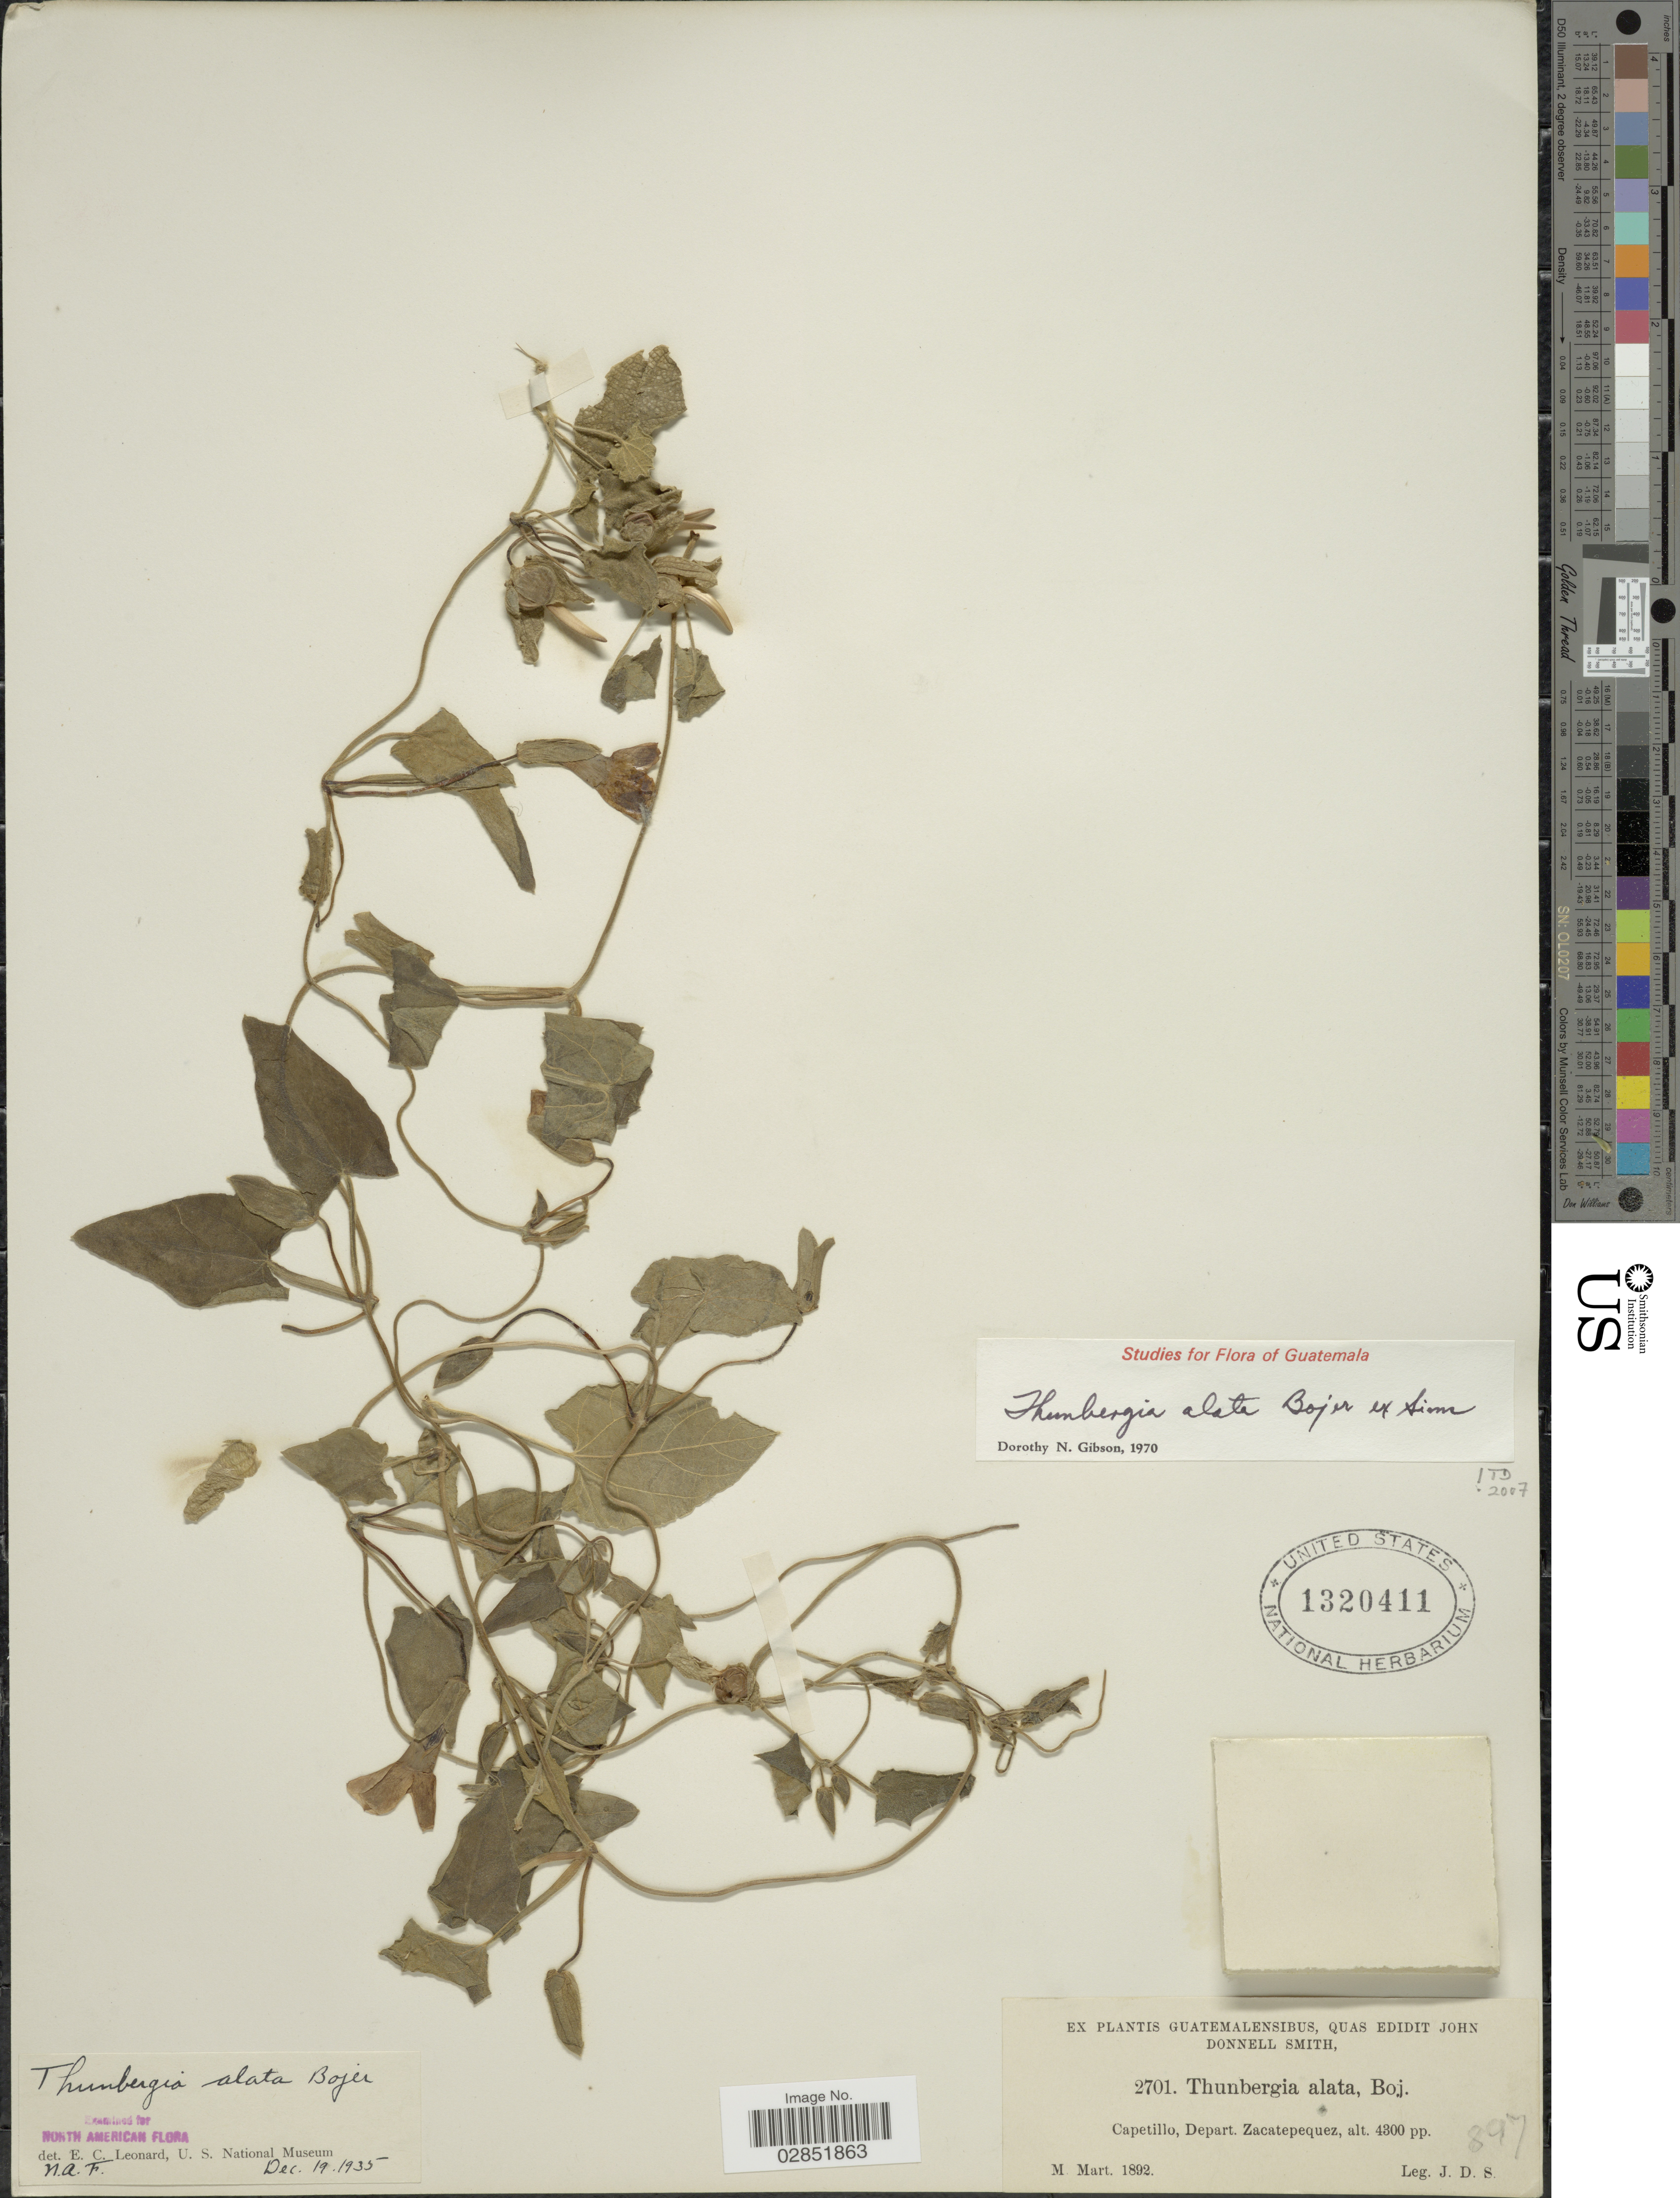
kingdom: Plantae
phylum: Tracheophyta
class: Magnoliopsida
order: Lamiales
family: Acanthaceae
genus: Thunbergia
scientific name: Thunbergia alata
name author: Bojer ex Sims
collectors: J. Donnell Smith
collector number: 2701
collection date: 1892-03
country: Guatemala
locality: Capetillo, Depart. Zacatepequez.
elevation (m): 1311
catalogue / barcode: US 1320411